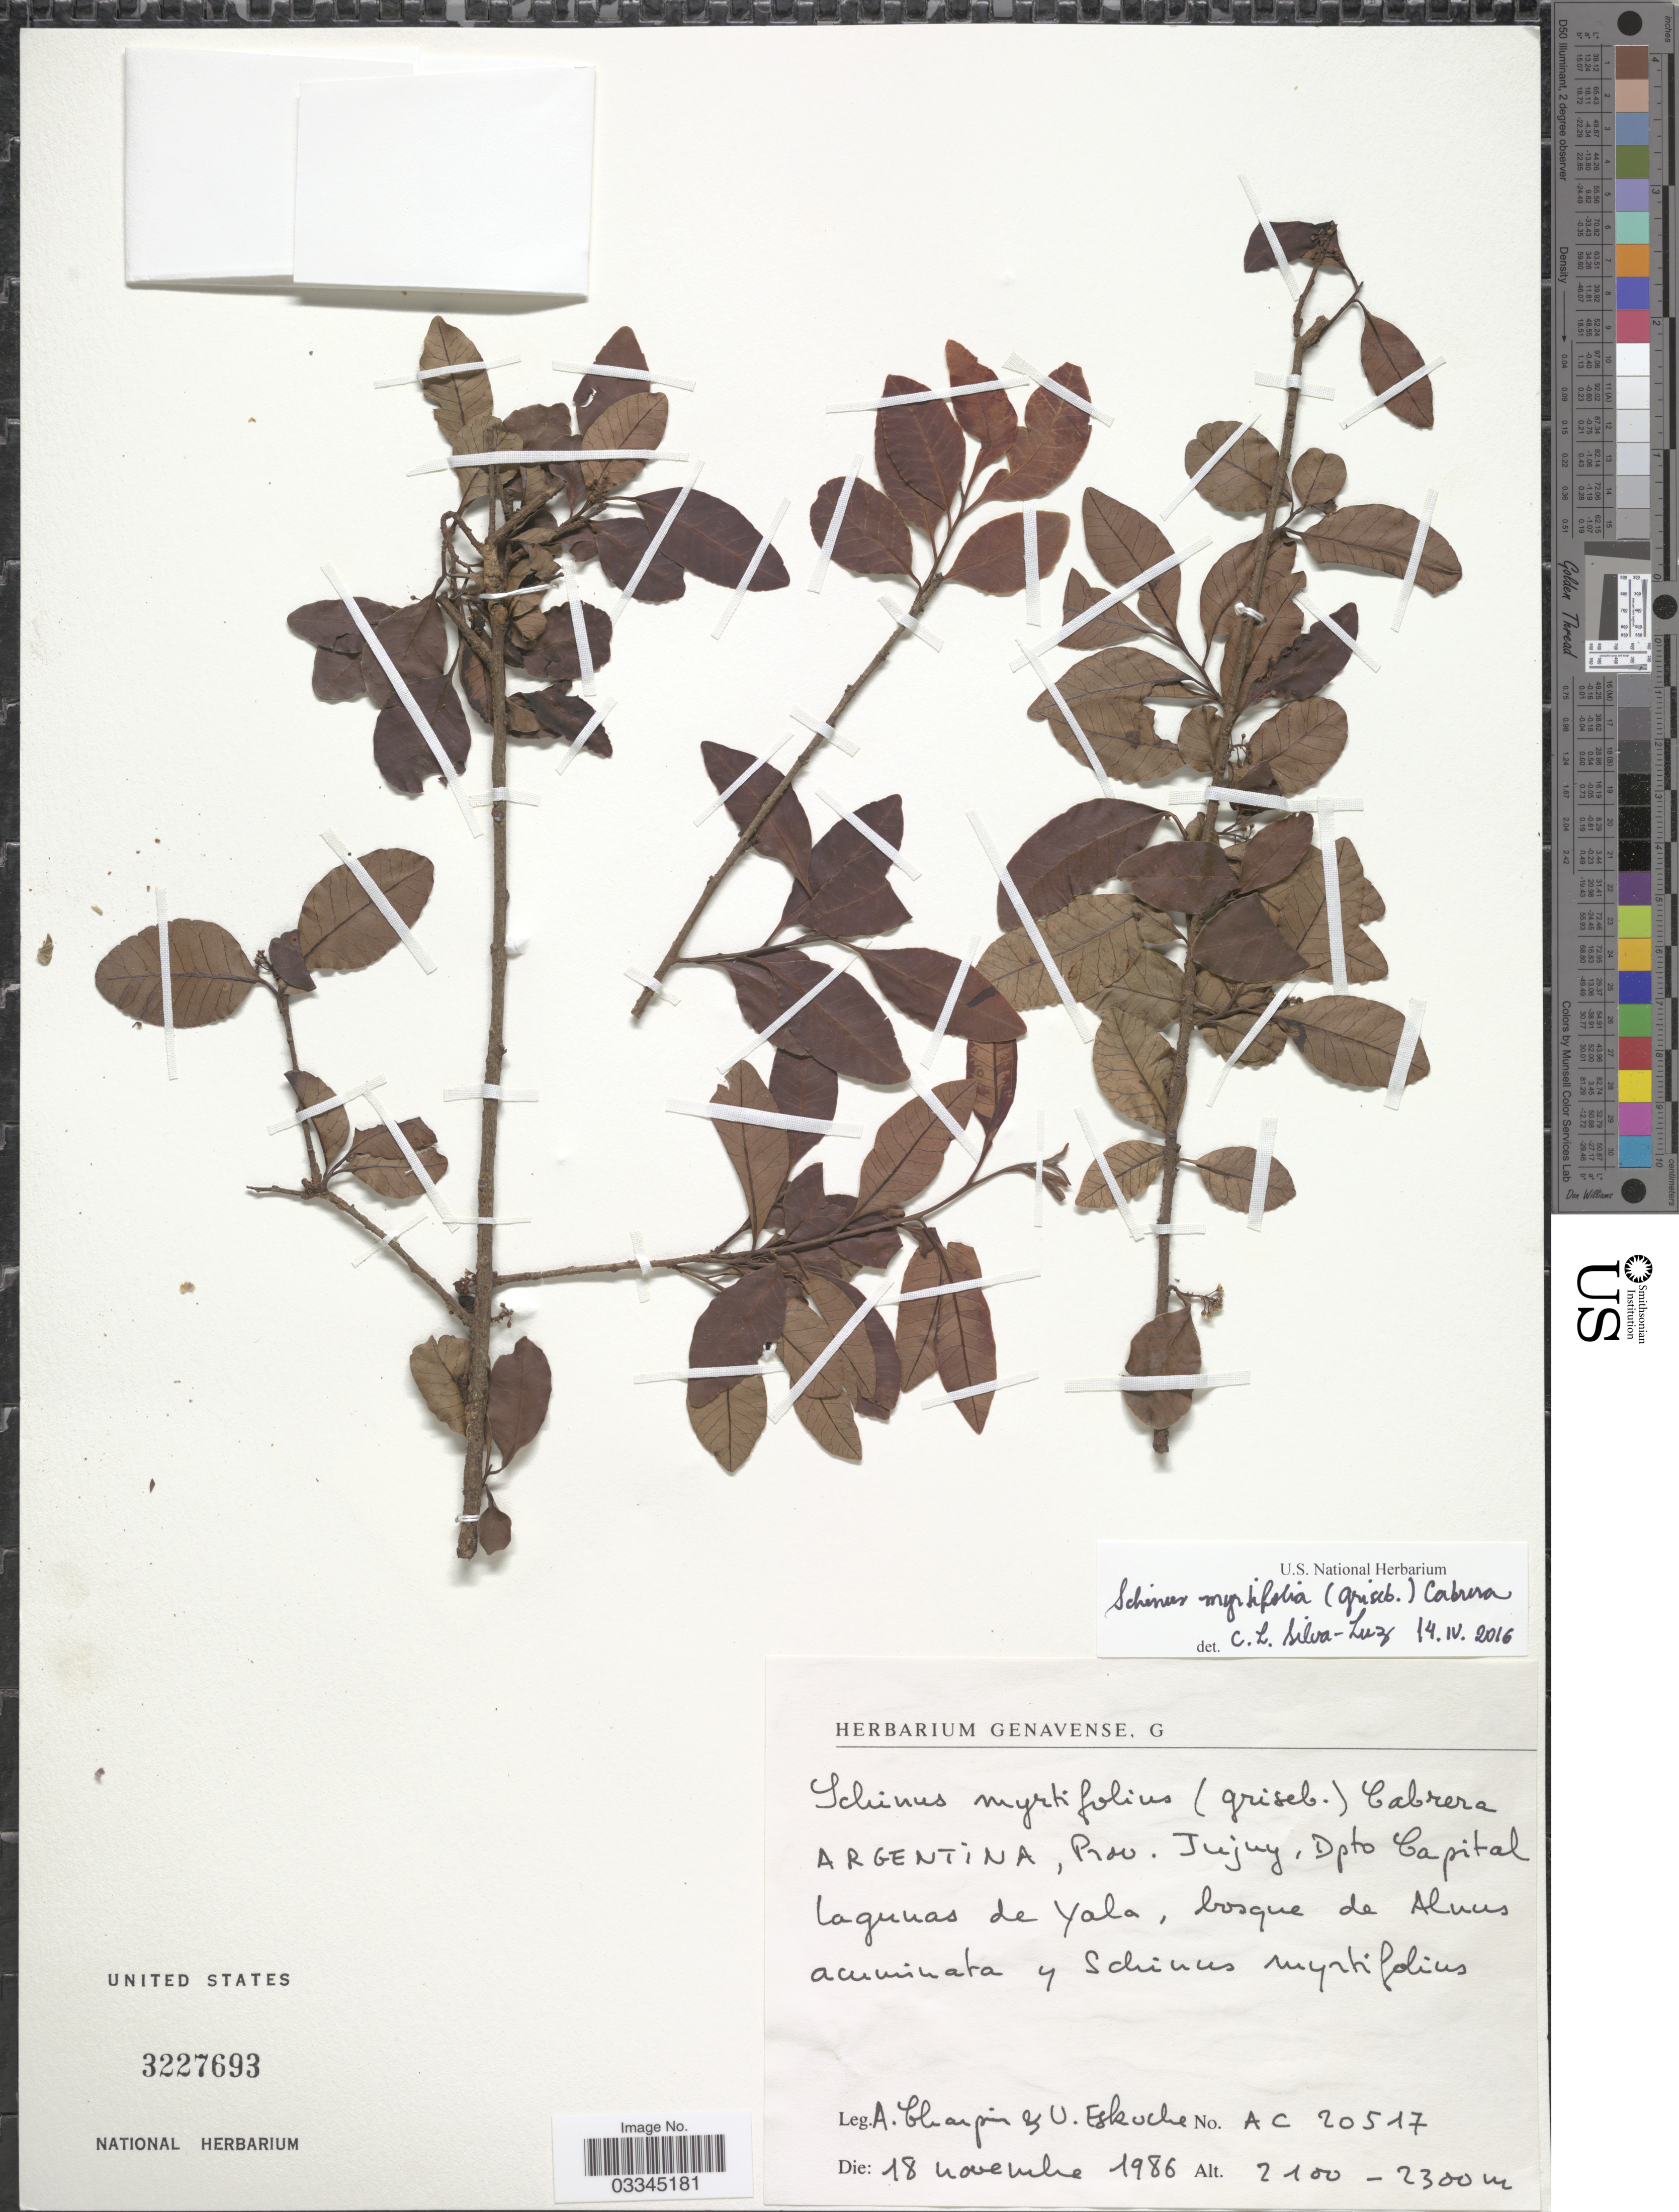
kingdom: Plantae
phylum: Tracheophyta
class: Magnoliopsida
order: Sapindales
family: Anacardiaceae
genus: Schinus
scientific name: Schinus myrtifolia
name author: (Griseb.) Cabrera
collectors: A. Charpin & U. Eskuche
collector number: AC20517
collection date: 1986-11-18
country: Argentina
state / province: Jujuy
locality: Dpto Capital, Lagunas de Yala.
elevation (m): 2100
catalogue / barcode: US 3227693